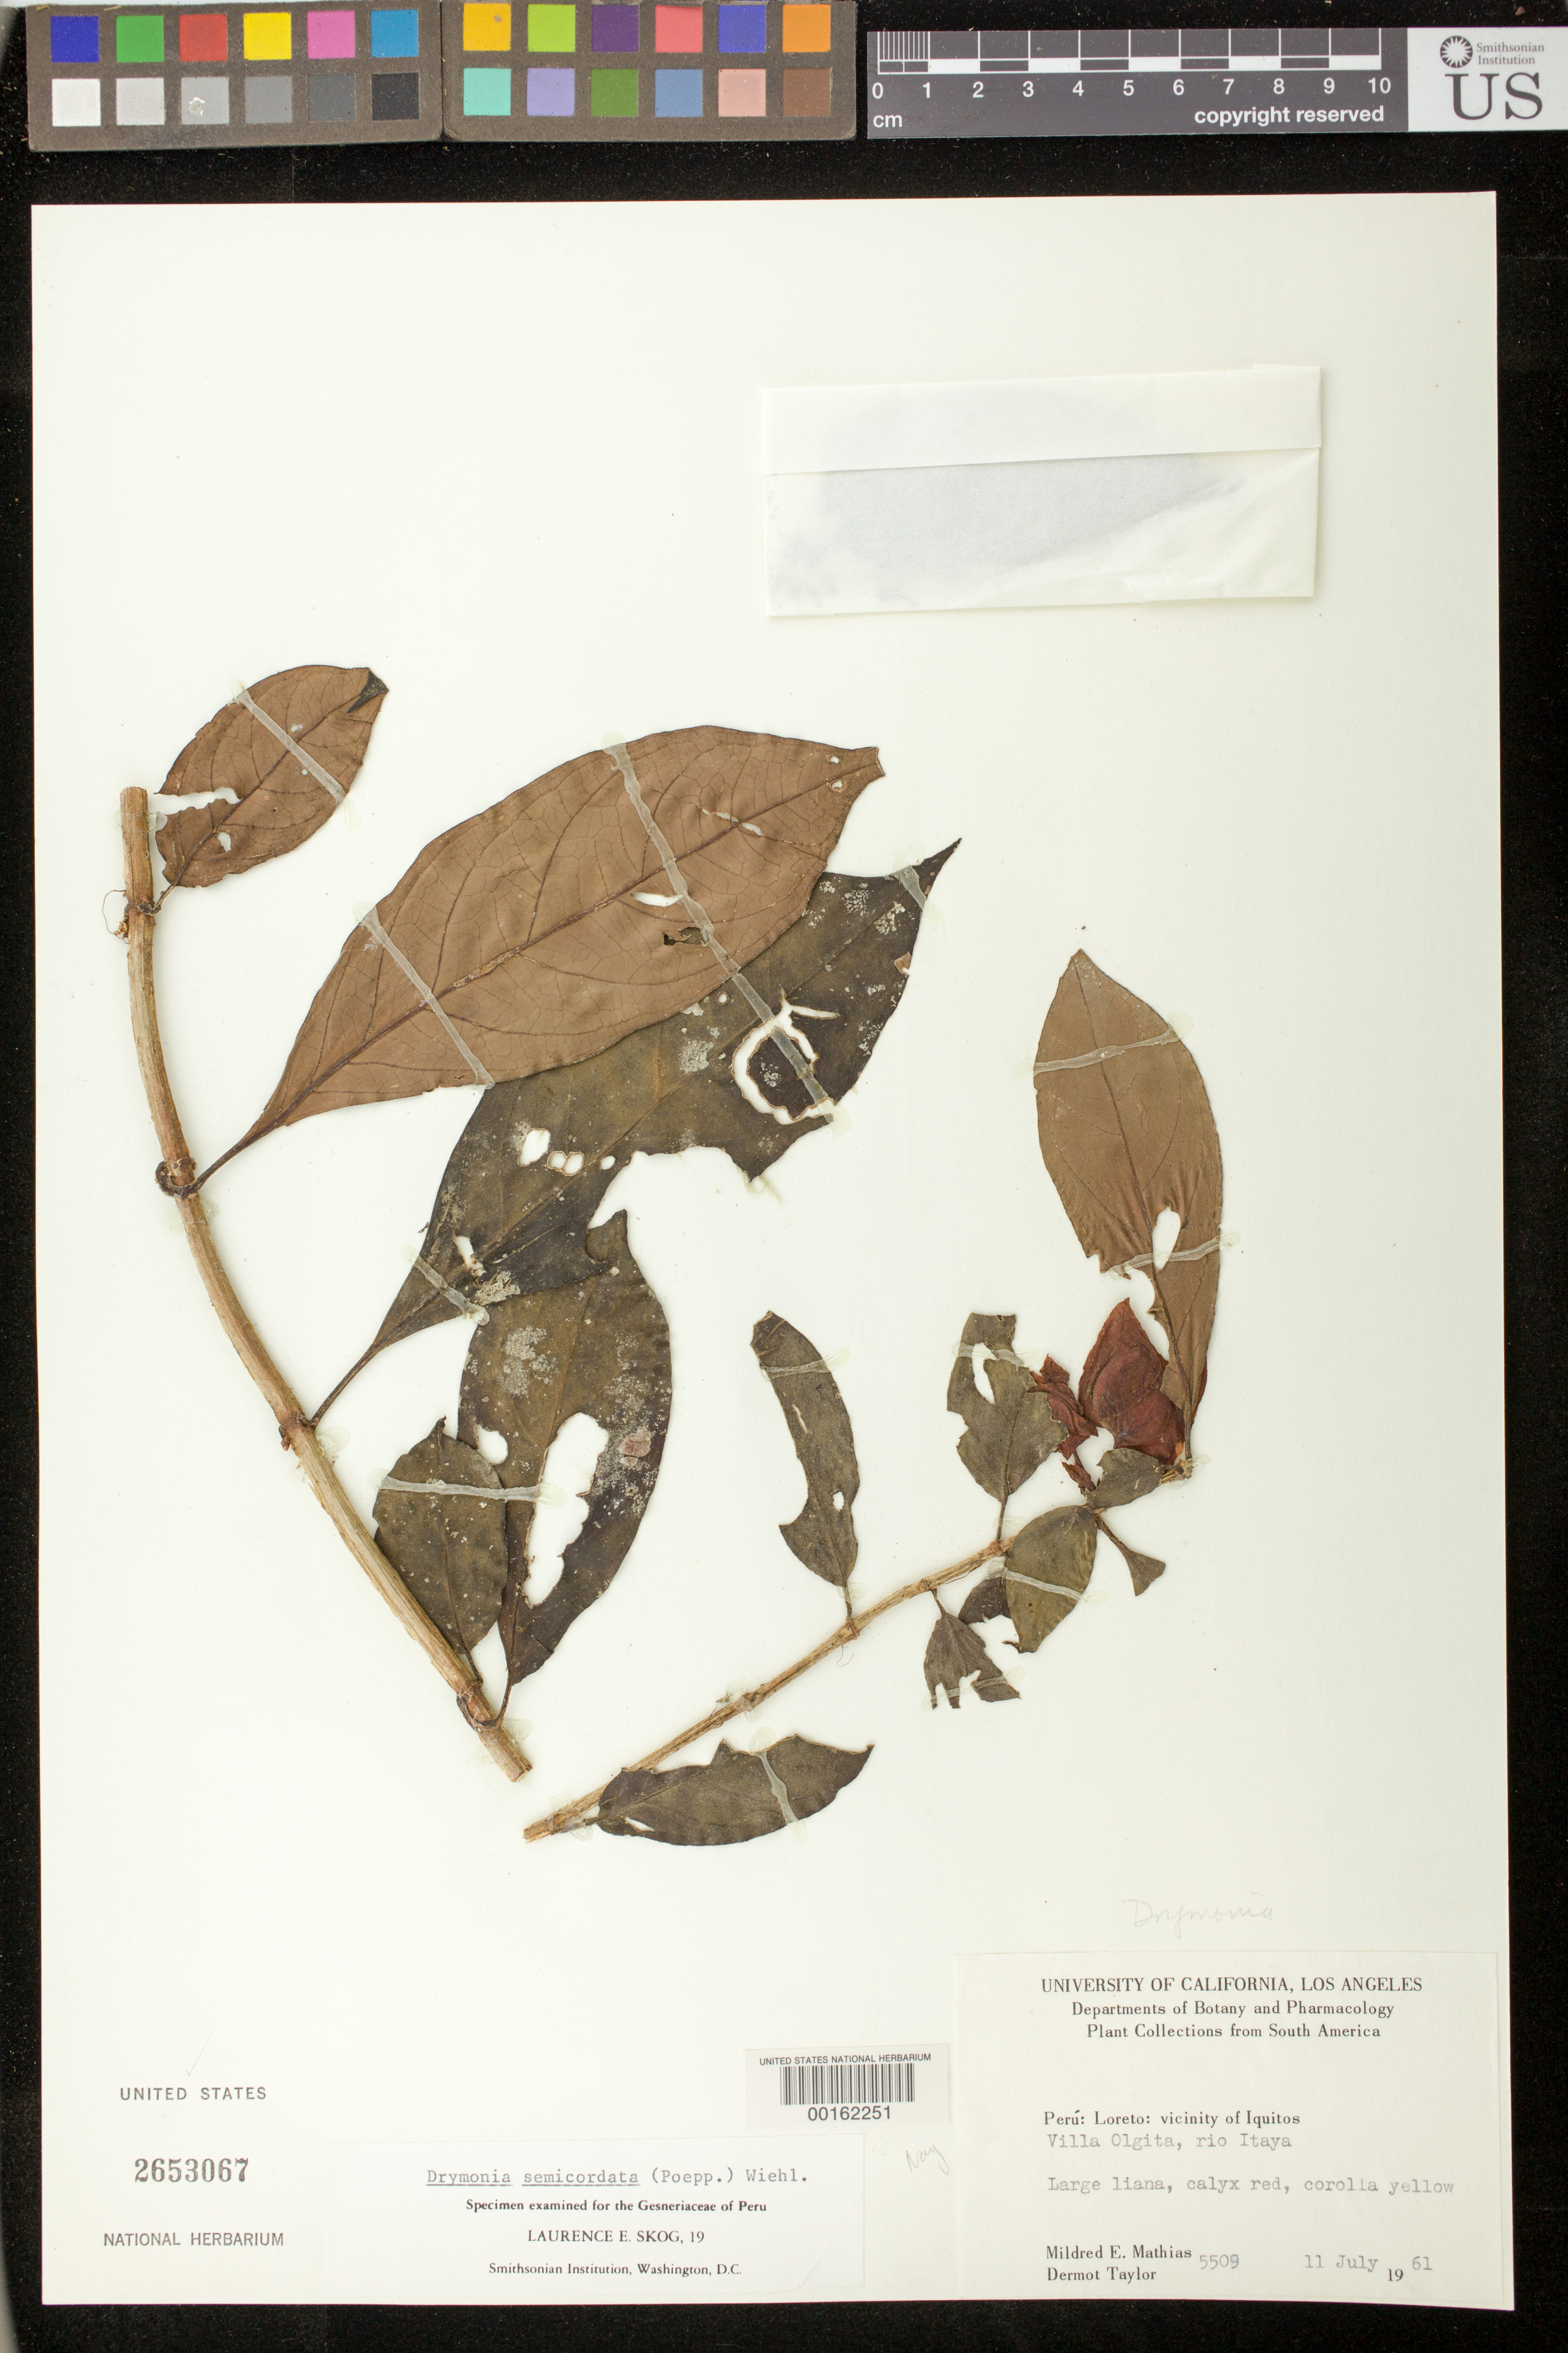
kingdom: Plantae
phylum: Tracheophyta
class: Magnoliopsida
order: Lamiales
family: Gesneriaceae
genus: Drymonia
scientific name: Drymonia semicordata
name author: (Poepp.) Wiehler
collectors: M. E. Mathias & D. Taylor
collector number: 5509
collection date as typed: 11 Jul 1961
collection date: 1961-07-11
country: Peru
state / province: Loreto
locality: Vicinity of Iquitos, Villa Olgita, Rio Itaya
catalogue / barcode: US 2653067